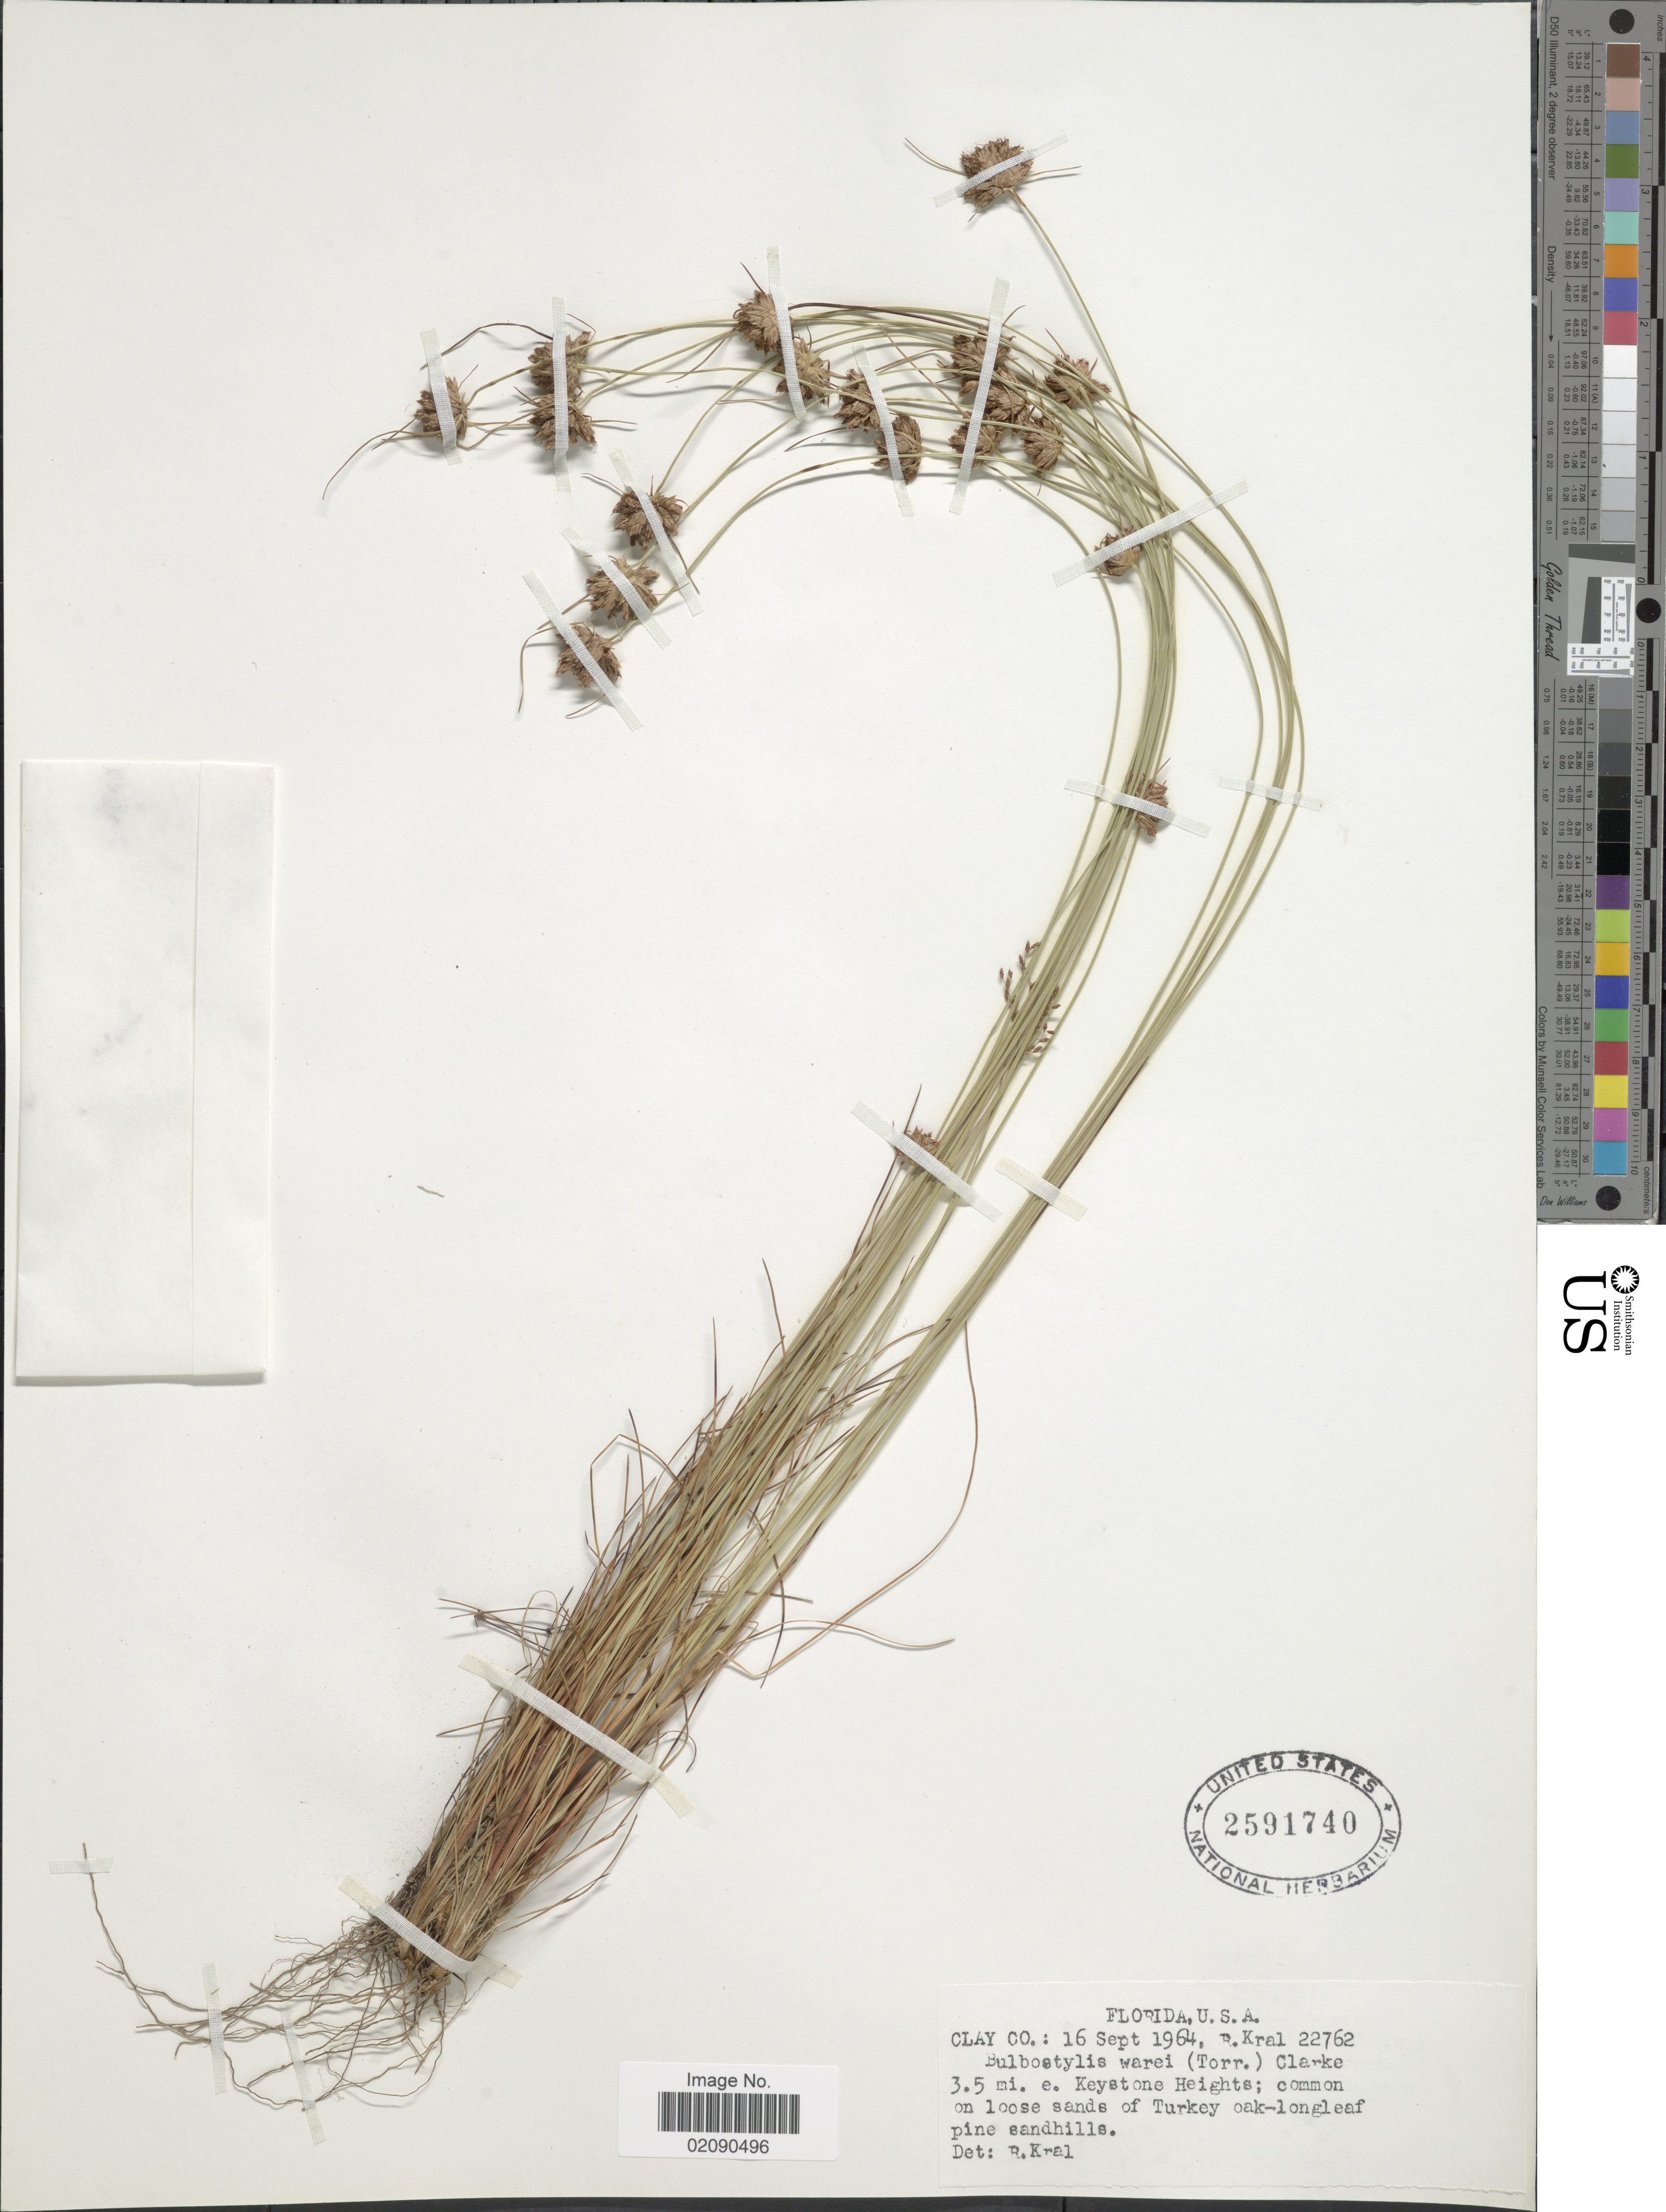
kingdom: Plantae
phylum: Tracheophyta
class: Liliopsida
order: Poales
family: Cyperaceae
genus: Bulbostylis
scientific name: Bulbostylis warei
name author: (Torr.) C.B. Clarke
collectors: R. Kral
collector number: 22762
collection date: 1964-09-16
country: United States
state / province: Florida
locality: Clay Co; 3.5 mi e Keystone Heights; common on loose sands of Turkey oak-longleaf pine sandhills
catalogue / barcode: US 2591740